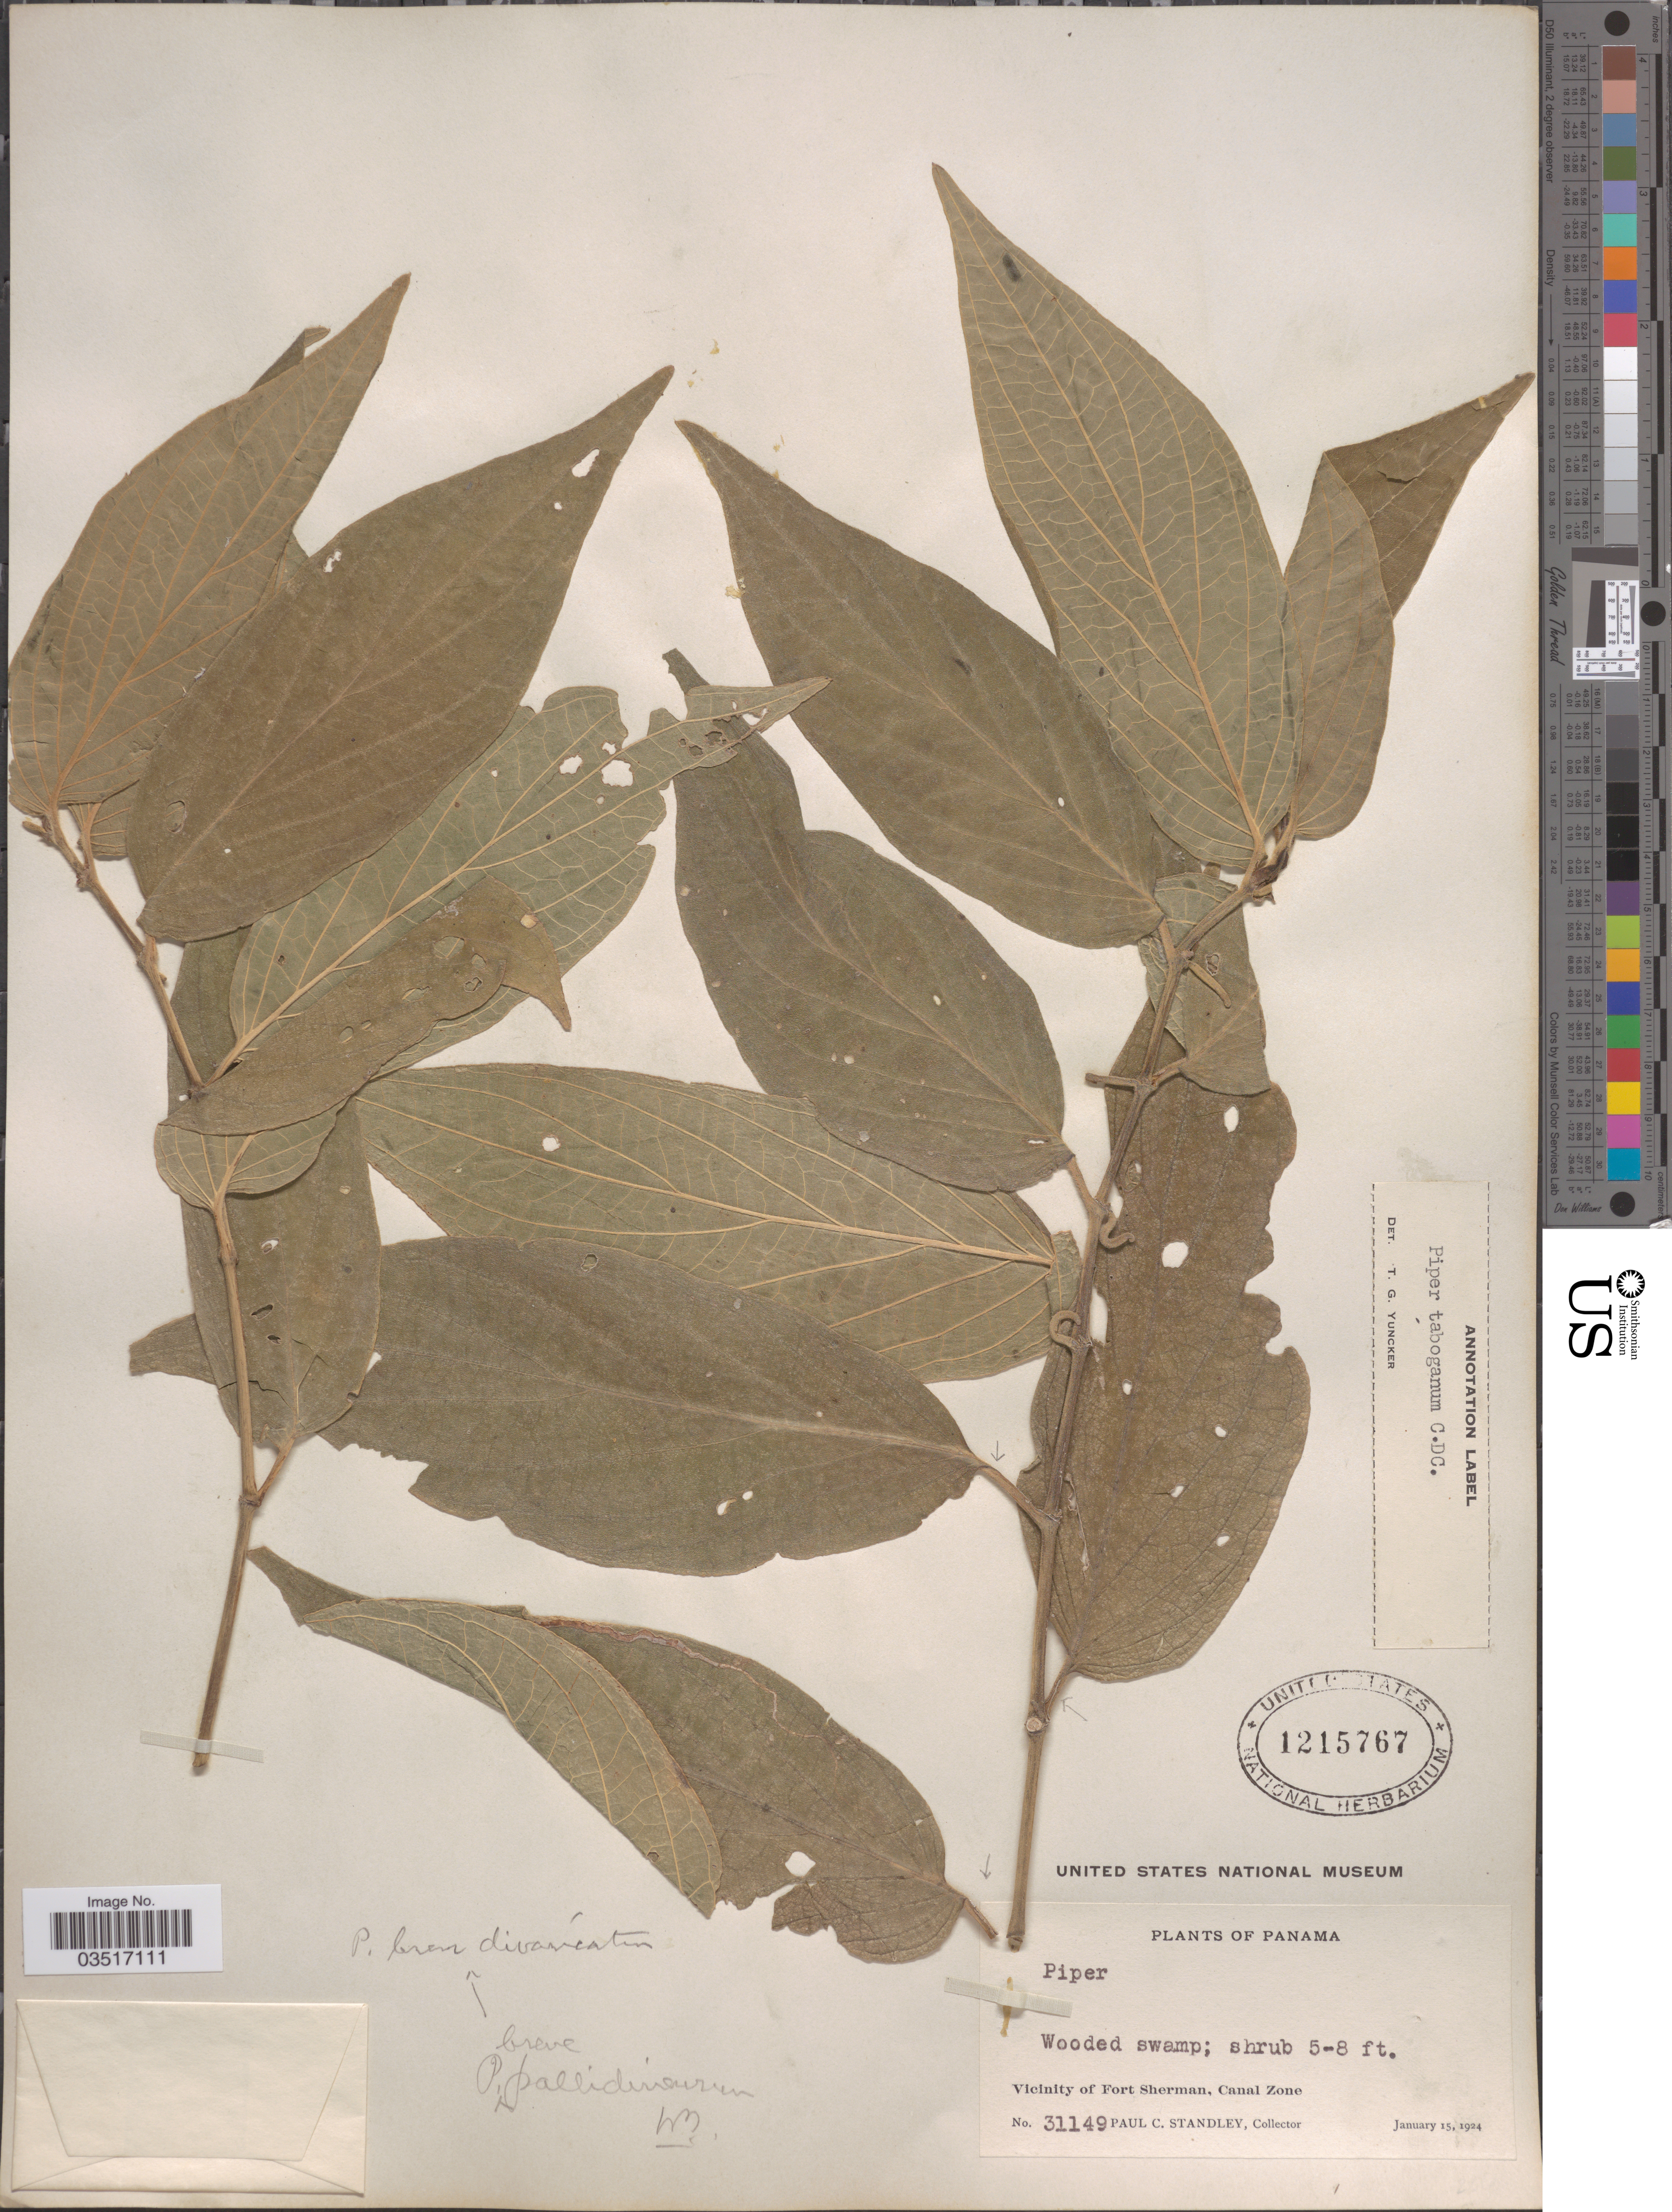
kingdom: Plantae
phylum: Tracheophyta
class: Magnoliopsida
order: Piperales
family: Piperaceae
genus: Piper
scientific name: Piper taboganum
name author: C. DC.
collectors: P. C. Standley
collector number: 31149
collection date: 1924-01-15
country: Panama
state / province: Colón / Panamá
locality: Vicinity of Fort Sherman, Canal Zone.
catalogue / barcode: US 1215767